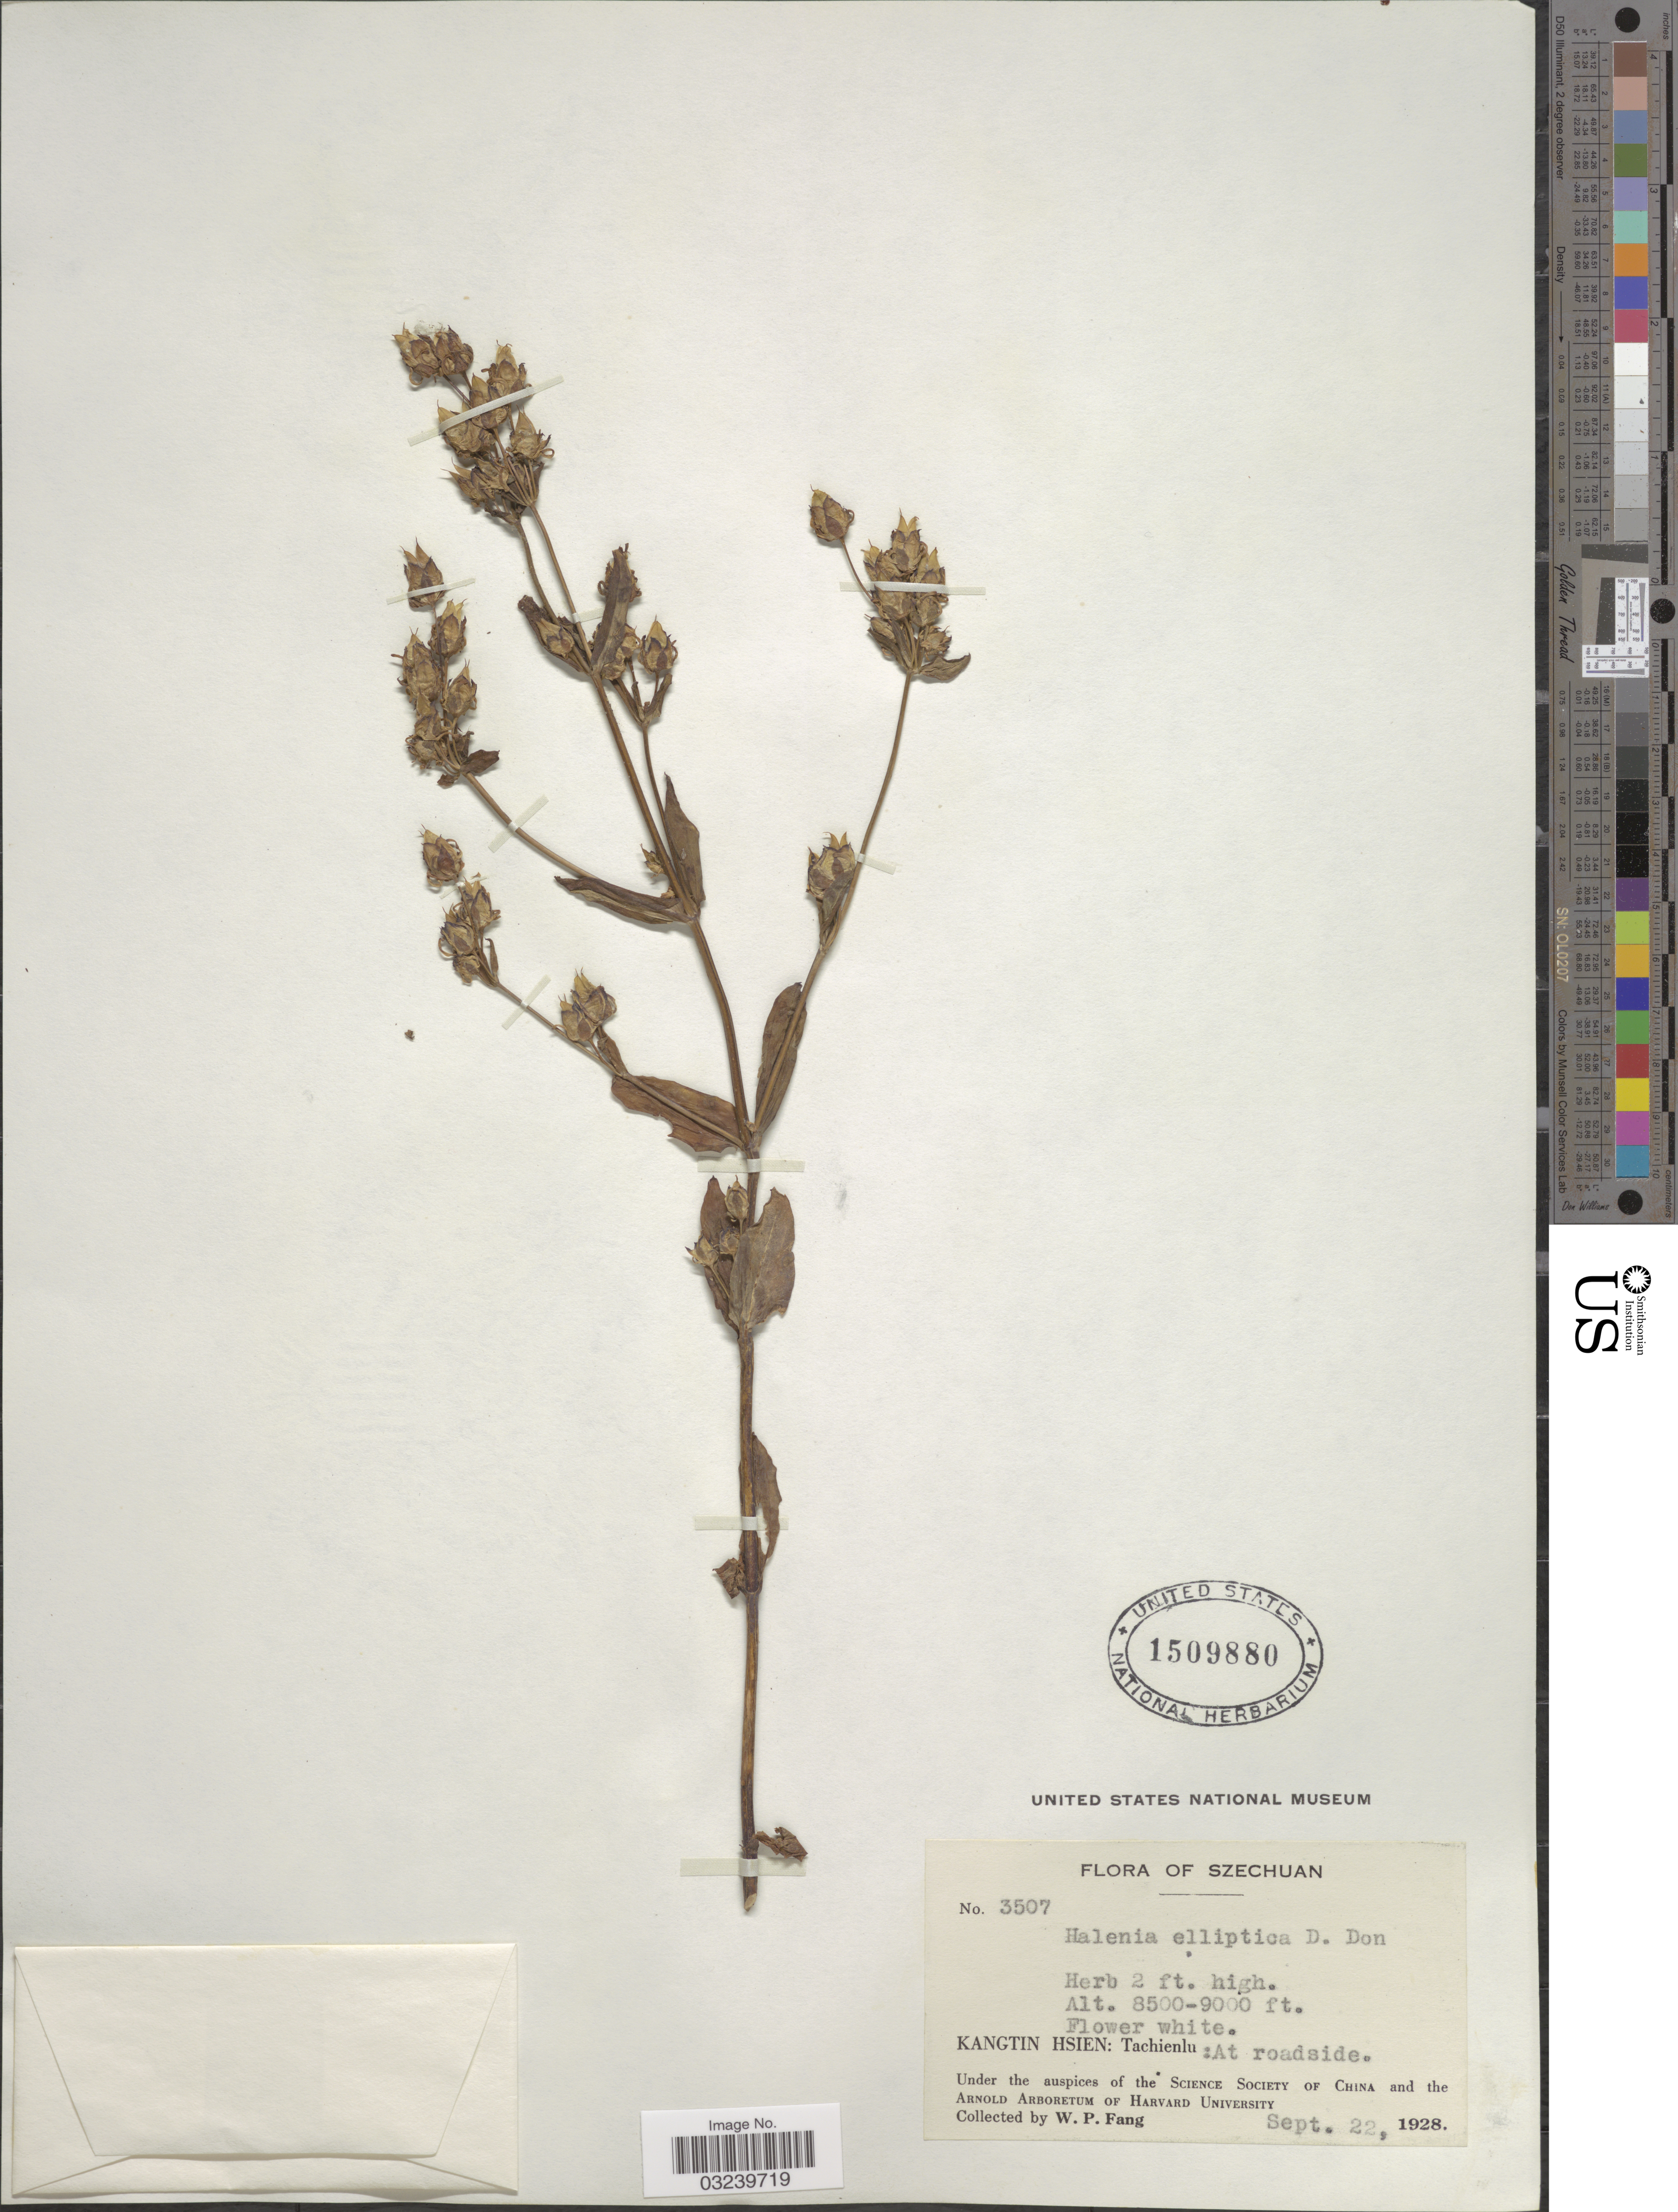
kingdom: Plantae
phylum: Tracheophyta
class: Magnoliopsida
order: Gentianales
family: Gentianaceae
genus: Halenia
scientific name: Halenia elliptica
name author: D. Don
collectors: W. P. Fang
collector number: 3507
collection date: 1928-09-22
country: China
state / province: Sichuan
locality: Szechuan, Kangtin Hsien: Tachienlu: At roadside.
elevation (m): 2591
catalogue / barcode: US 1509880